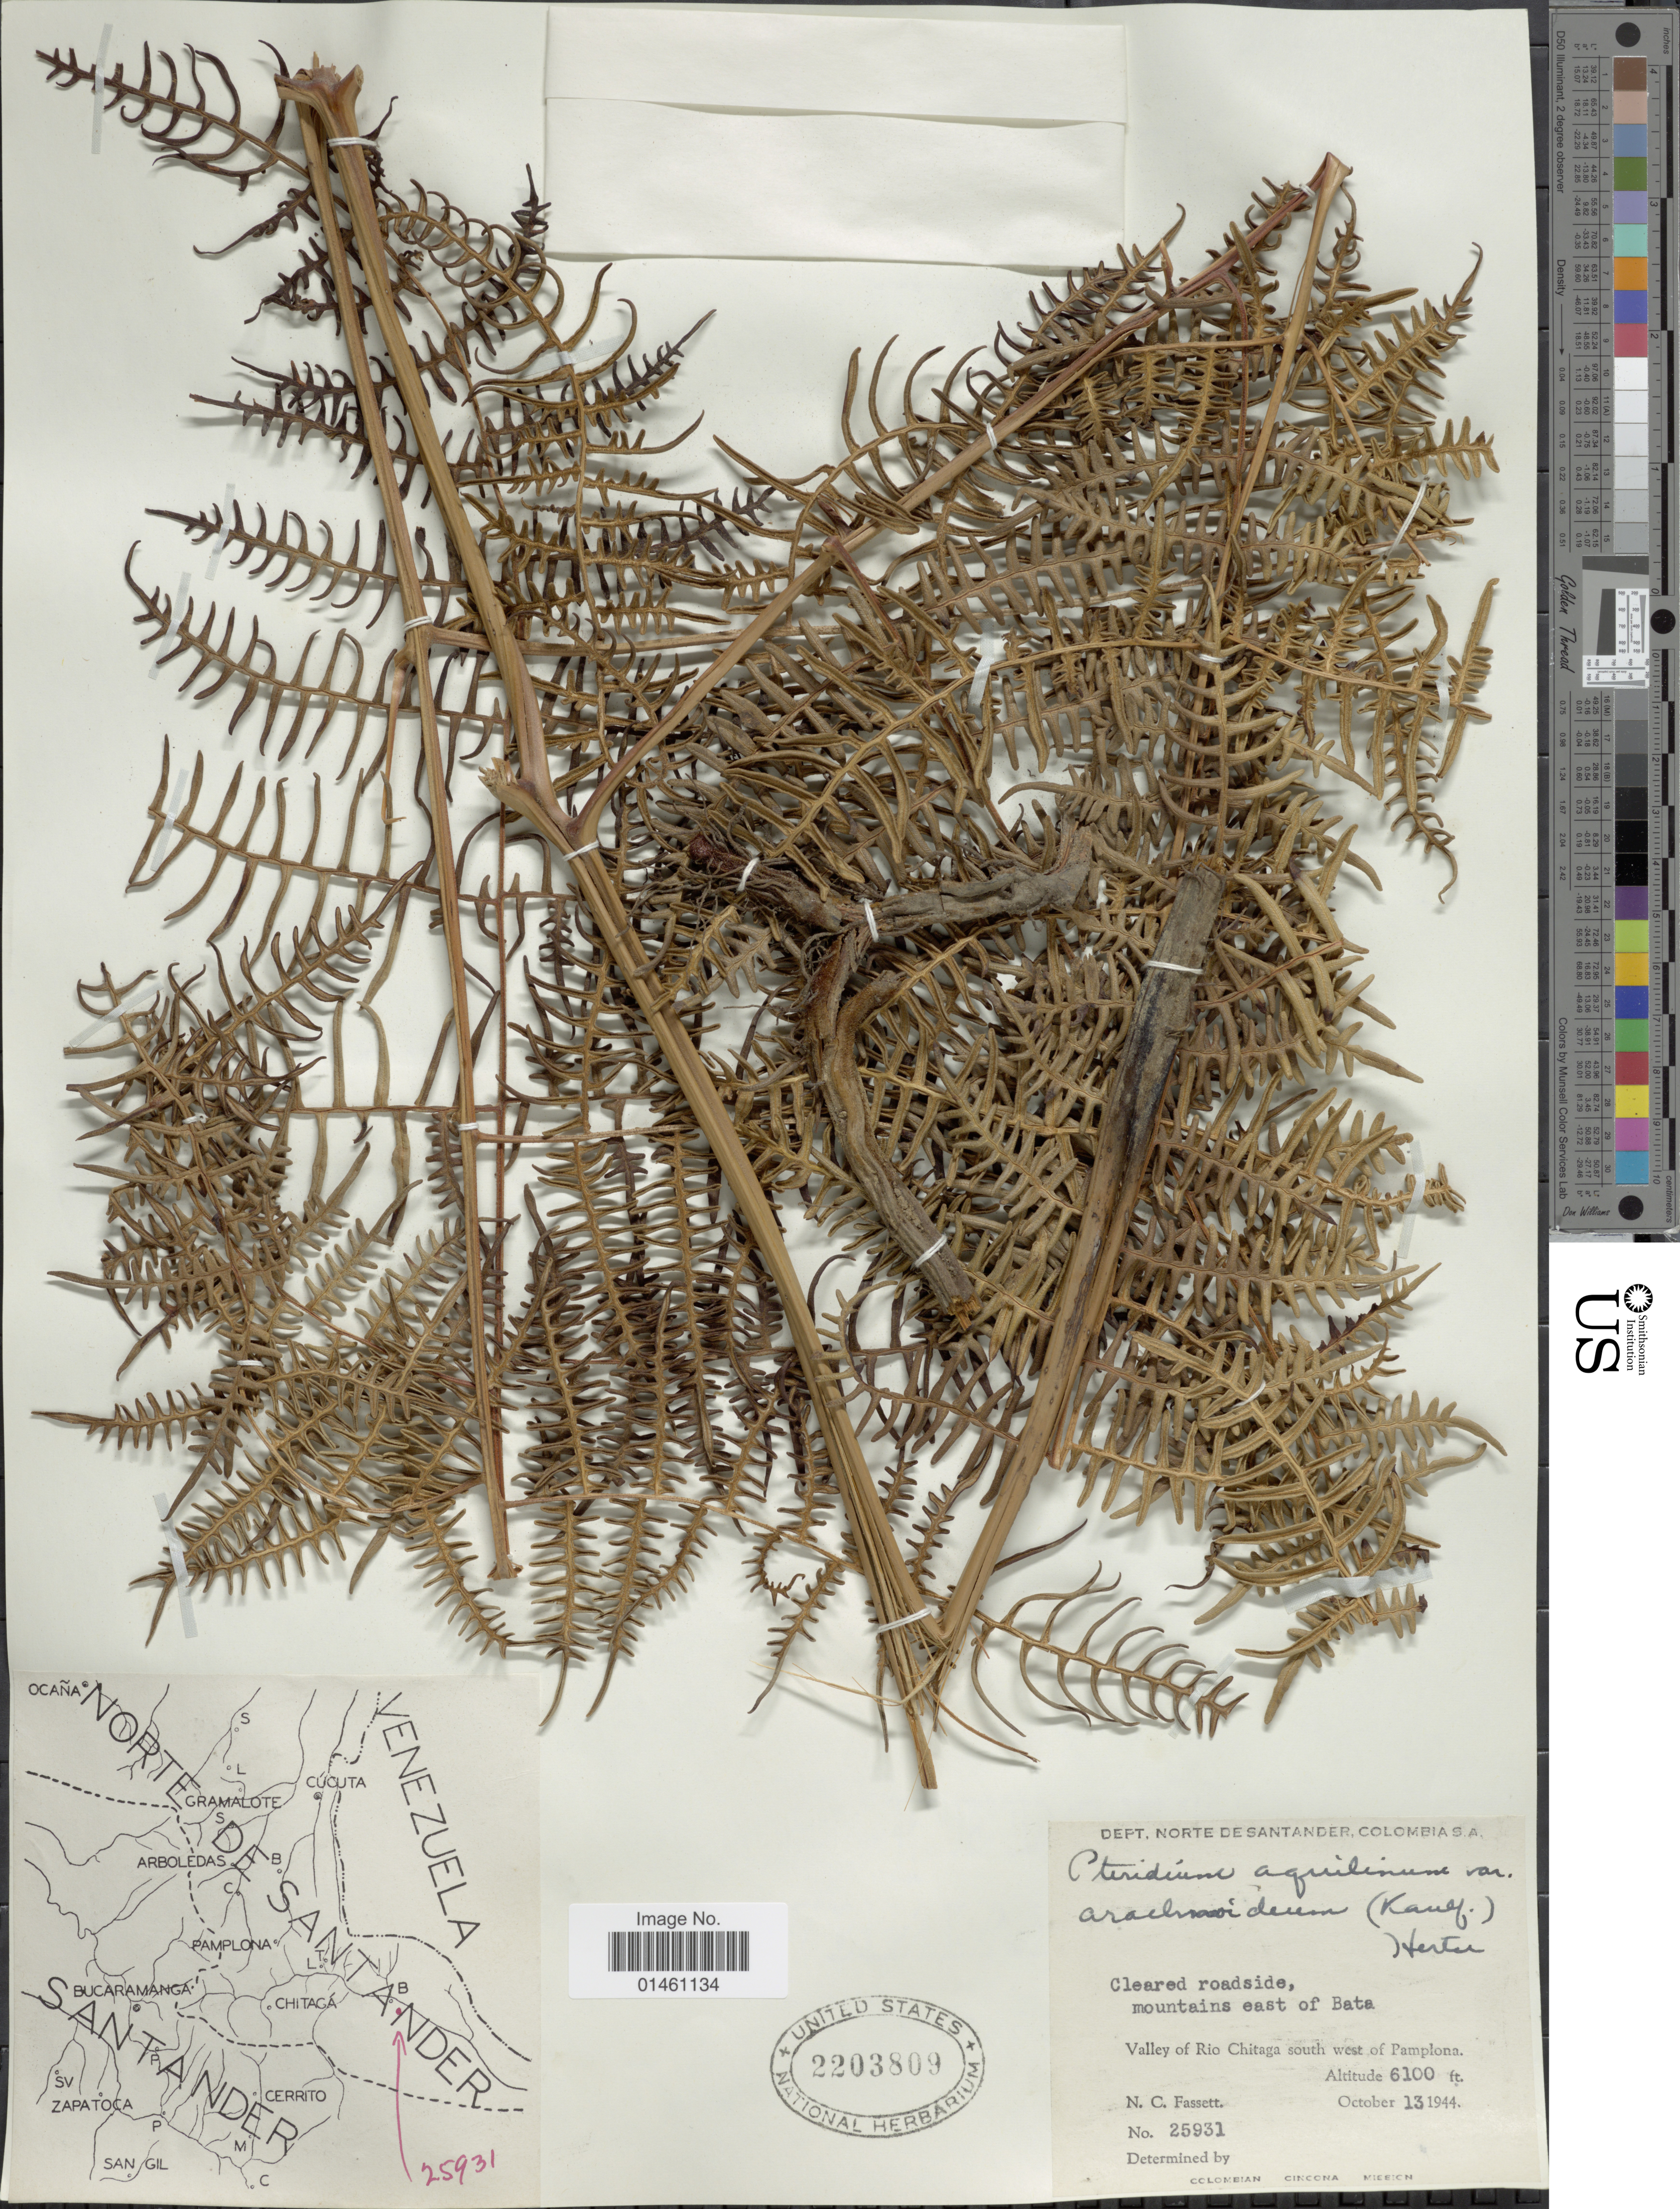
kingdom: Plantae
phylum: Tracheophyta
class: Polypodiopsida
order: Polypodiales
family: Dennstaedtiaceae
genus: Pteridium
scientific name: Pteridium aquilinum var. arachnoideum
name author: (Kaulf.) Herter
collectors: N. C. Fassett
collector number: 25931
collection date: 1944-10-13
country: Colombia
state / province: Norte de Santander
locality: Cleared roadside, mountains east of Bata, Valley of Rio Chitaga south west of Pamplona.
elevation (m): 1859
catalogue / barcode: US 2203809